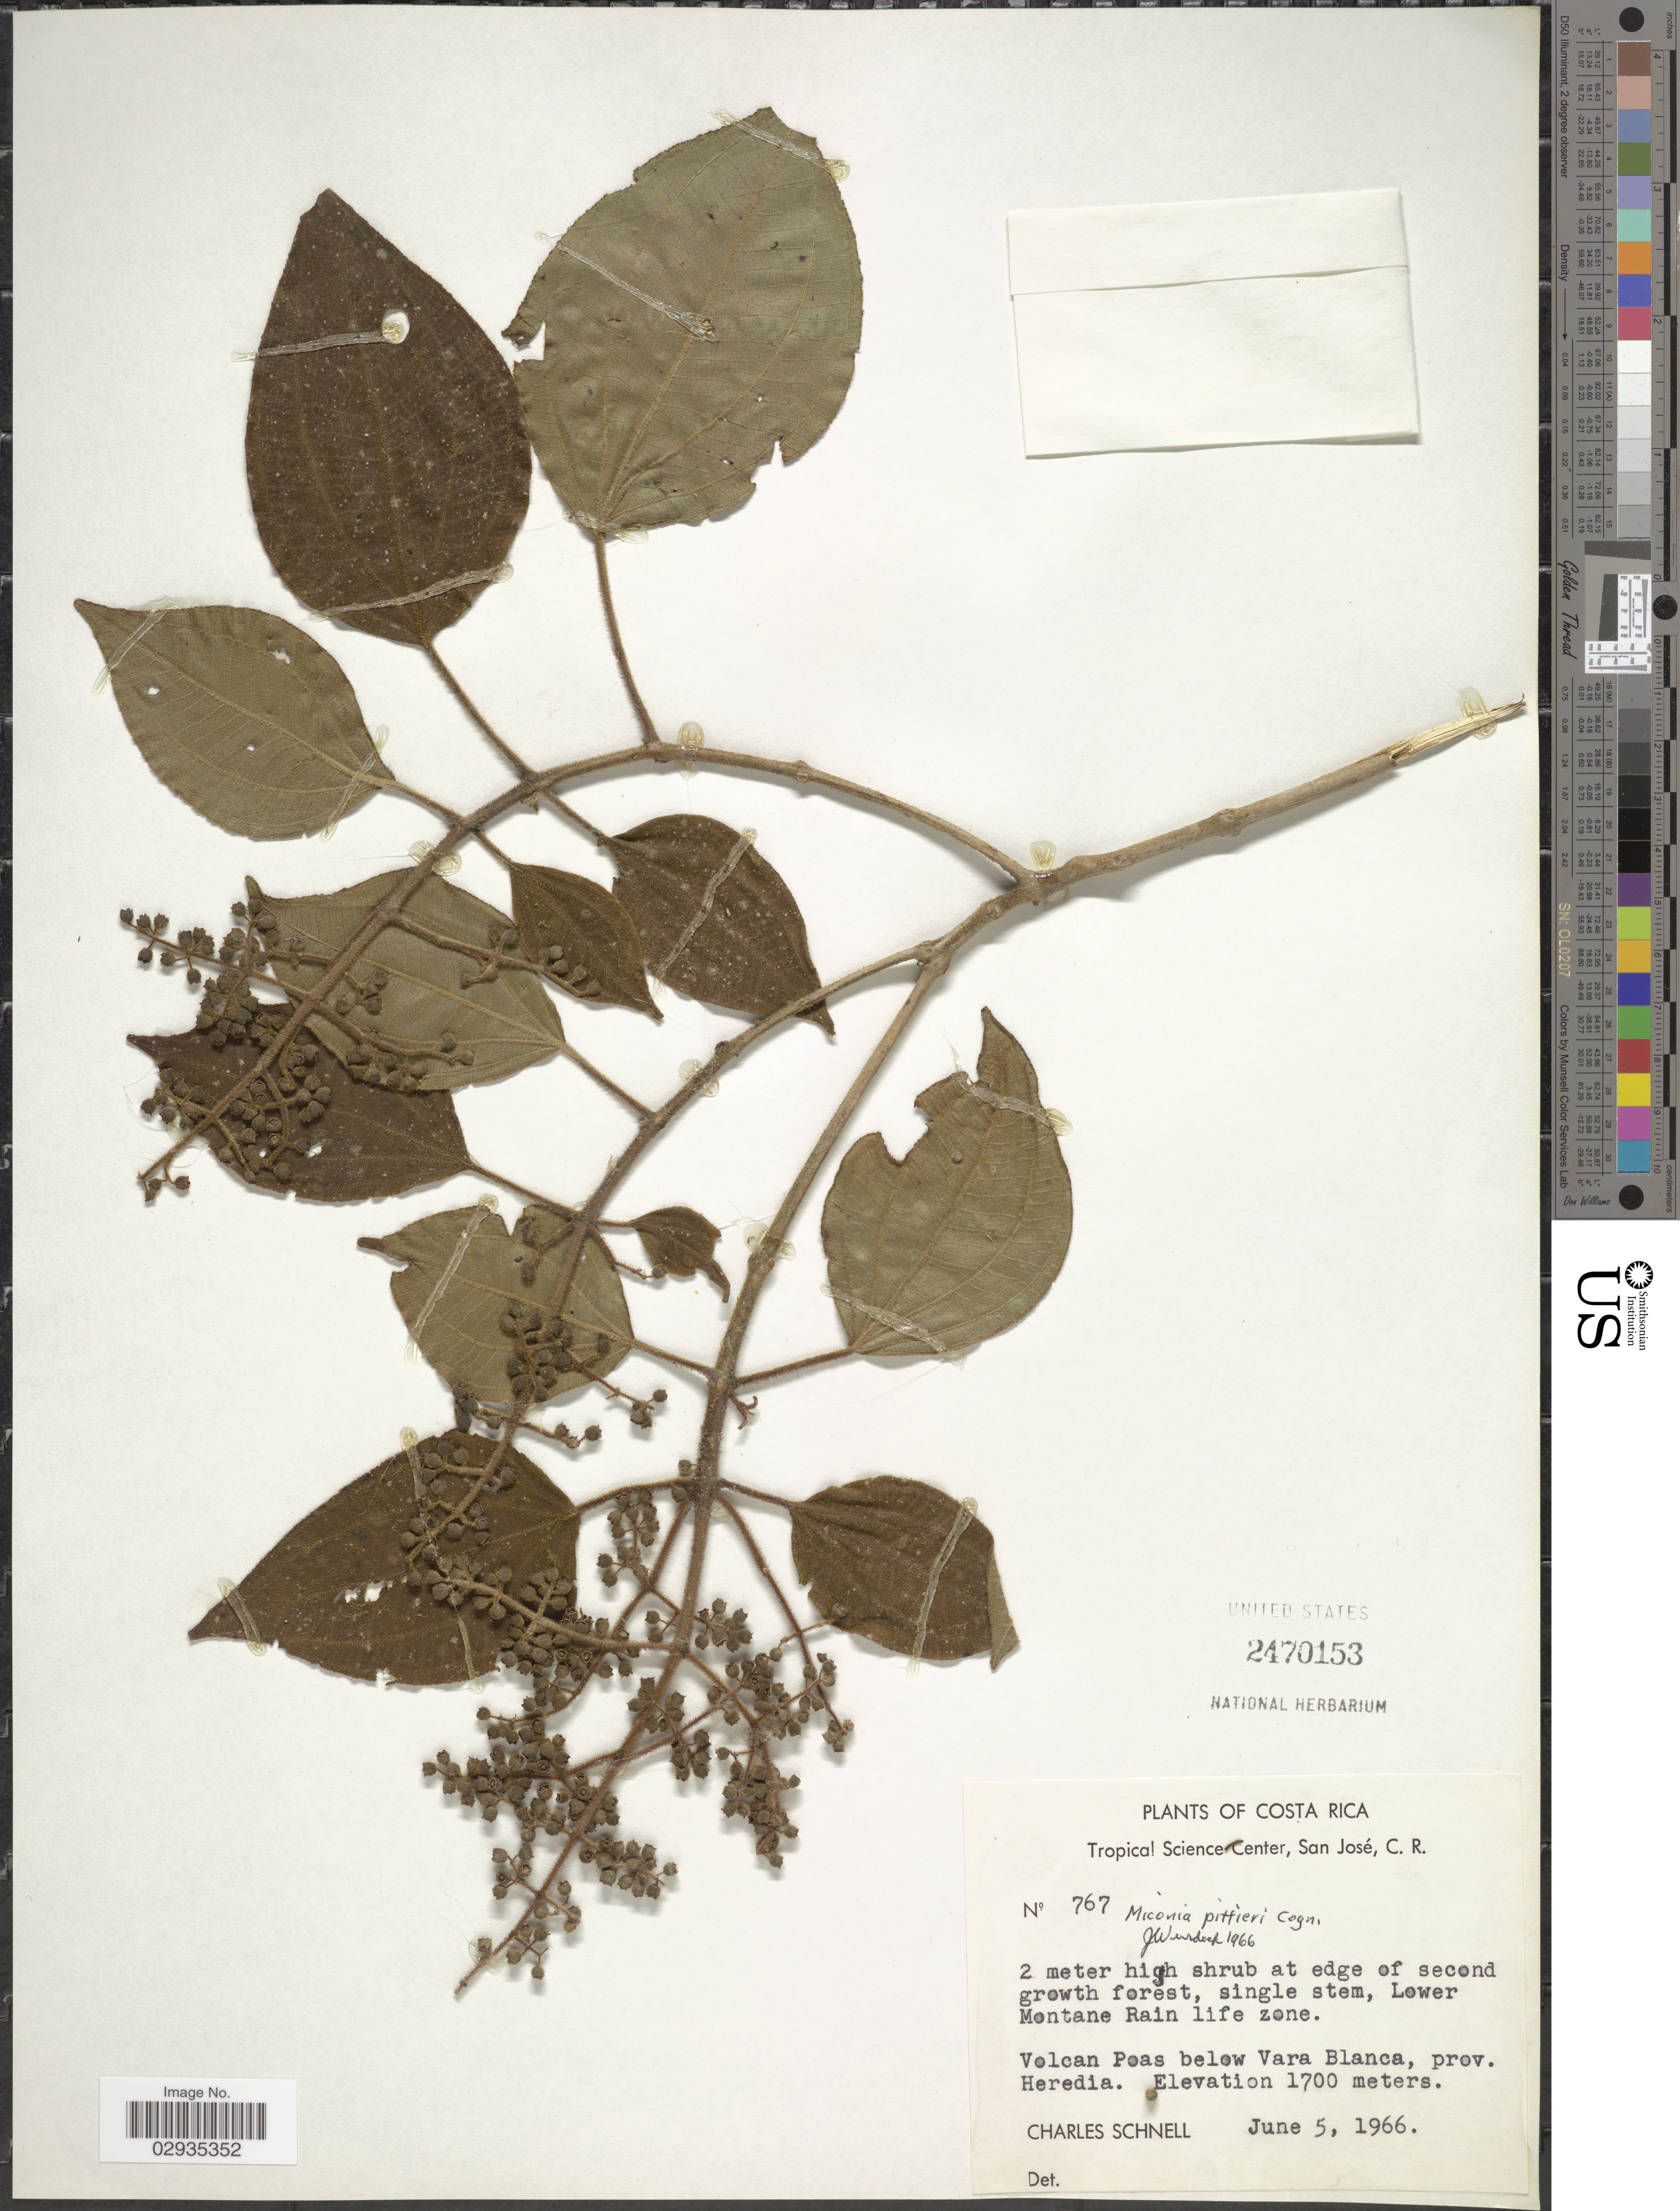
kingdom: Plantae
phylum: Tracheophyta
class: Magnoliopsida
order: Myrtales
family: Melastomataceae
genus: Miconia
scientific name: Miconia pittieri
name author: Cogn. in A. DC.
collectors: C. Schnell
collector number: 767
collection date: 1966-06-05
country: Costa Rica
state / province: Heredia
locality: Volcan Poas below Vara Blanca.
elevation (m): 1700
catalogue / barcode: US 2470153